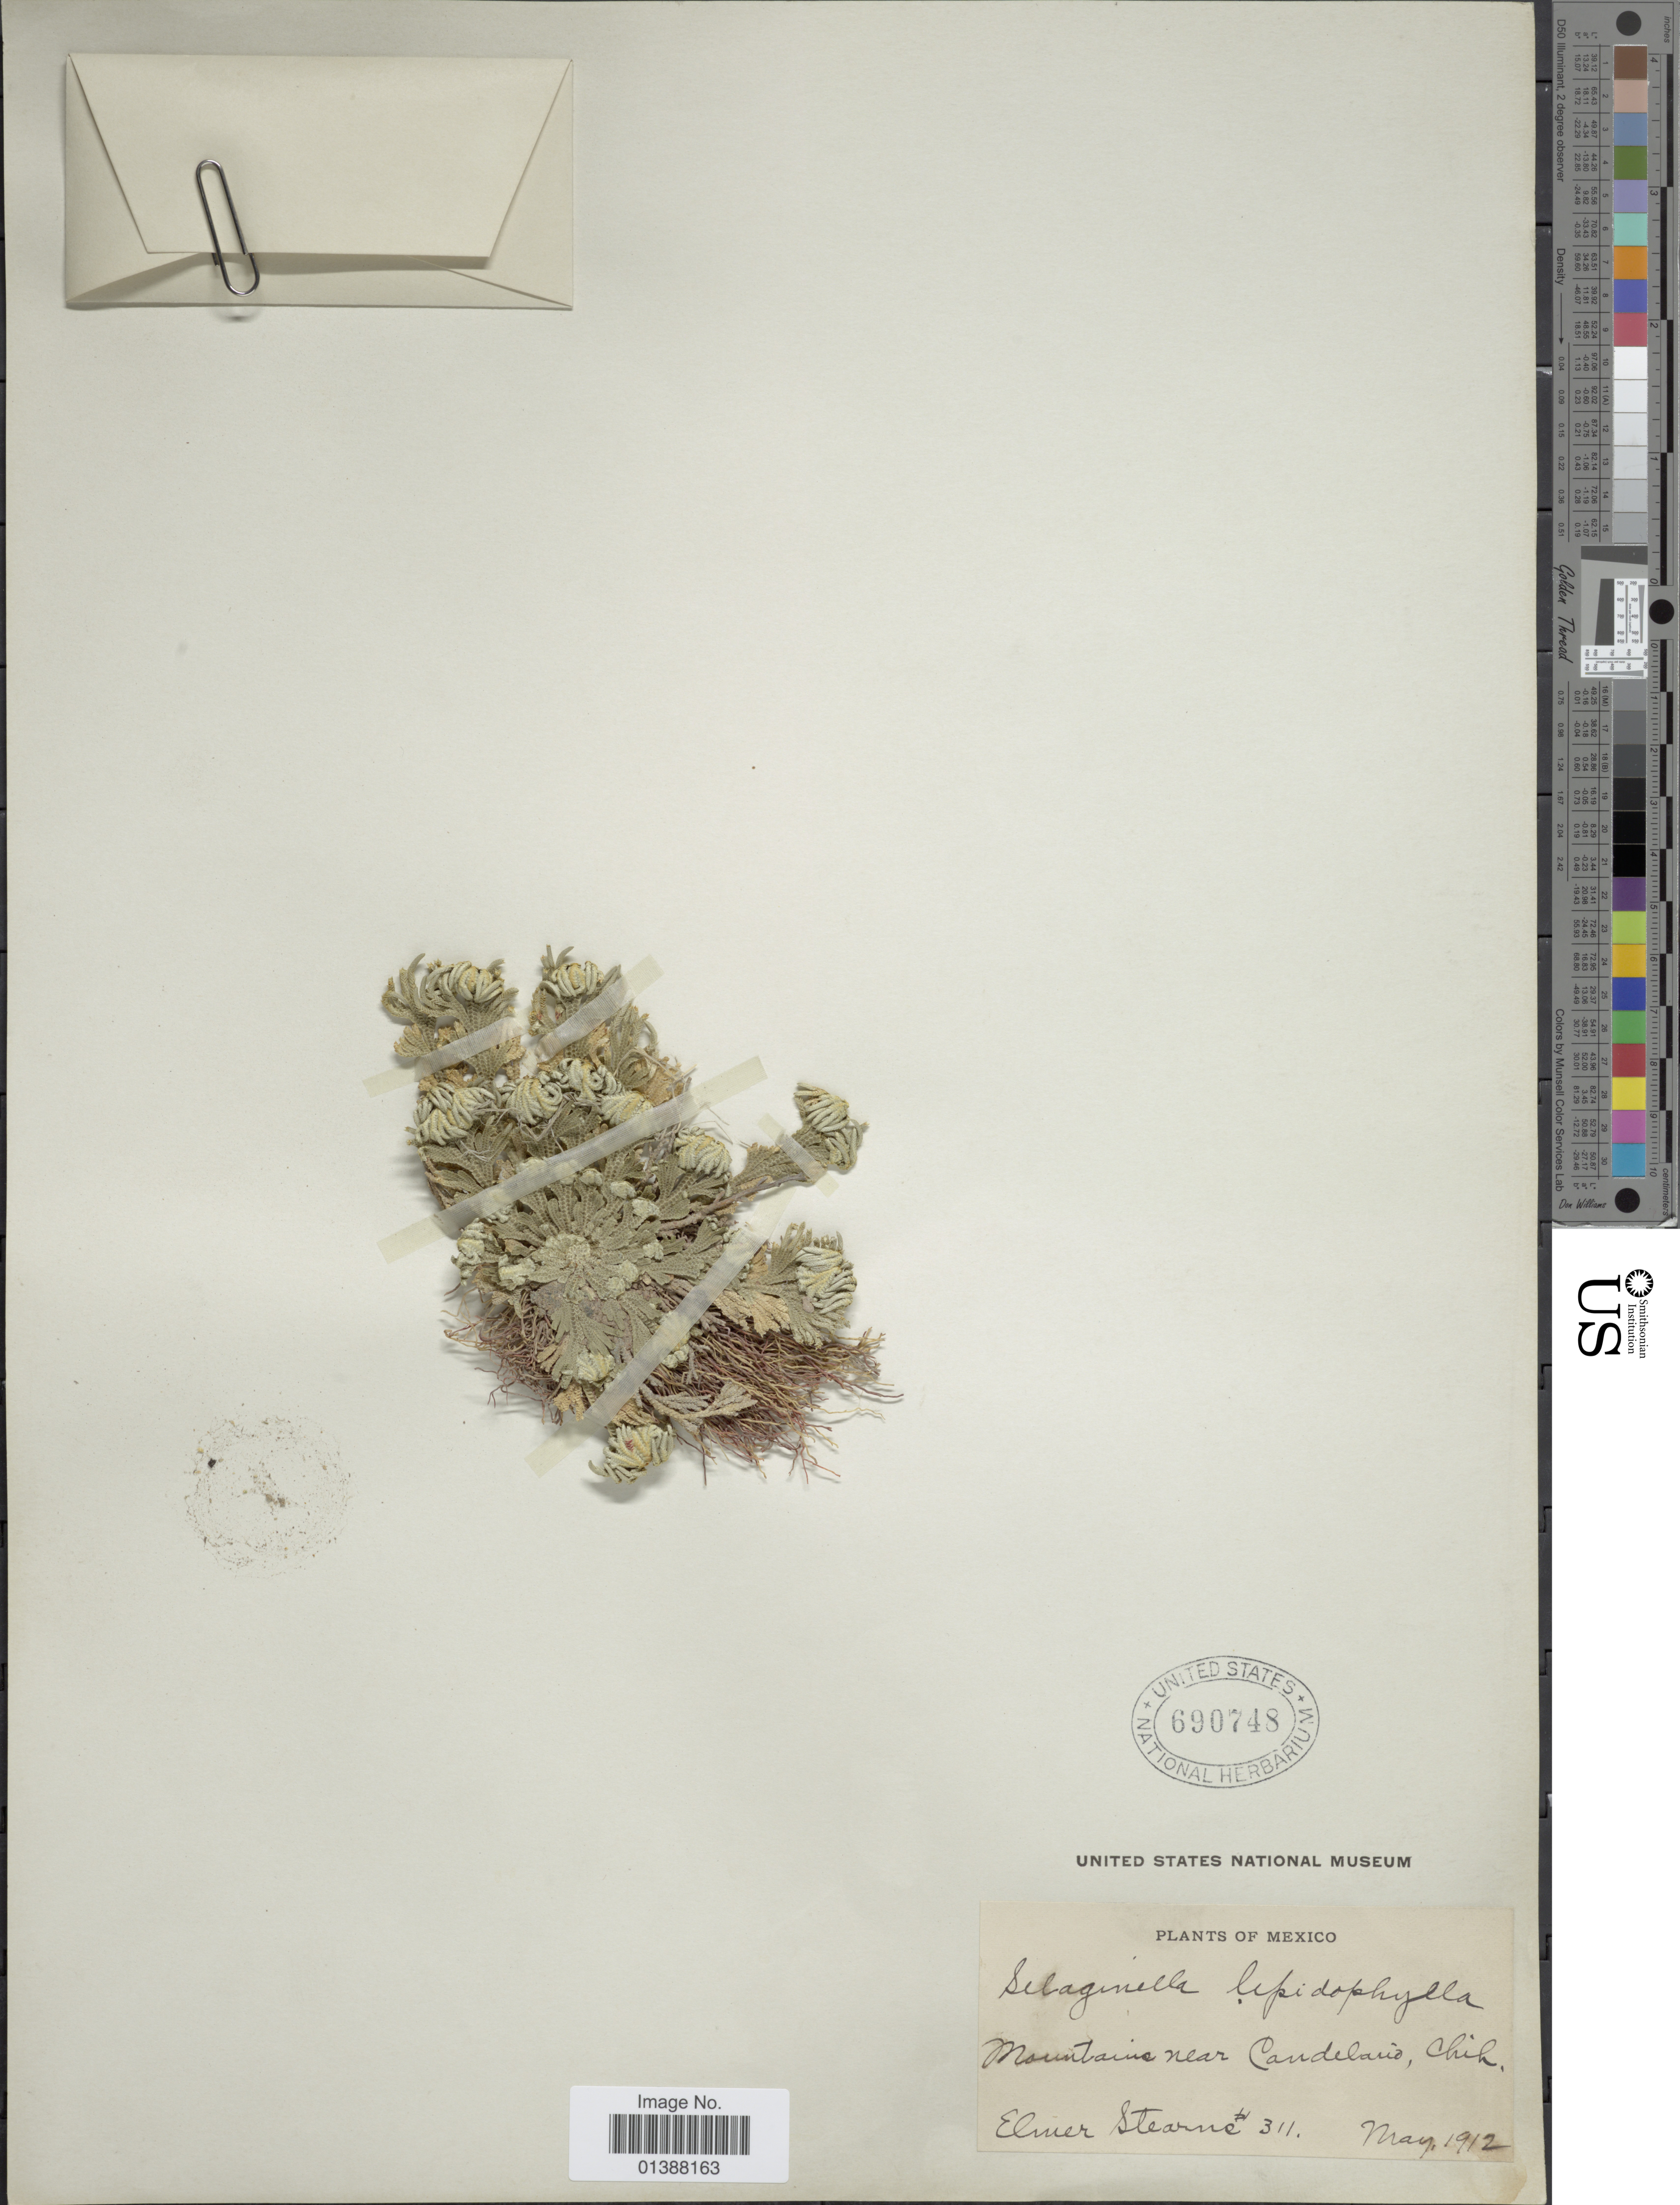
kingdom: Plantae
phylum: Tracheophyta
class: Lycopodiopsida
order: Selaginellales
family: Selaginellaceae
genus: Selaginella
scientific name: Selaginella lepidophylla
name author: (Hook. & Grev.) Spring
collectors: E. Stearns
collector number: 311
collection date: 1912-05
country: Mexico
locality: Mountains near Candelario, Chih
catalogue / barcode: US 690748